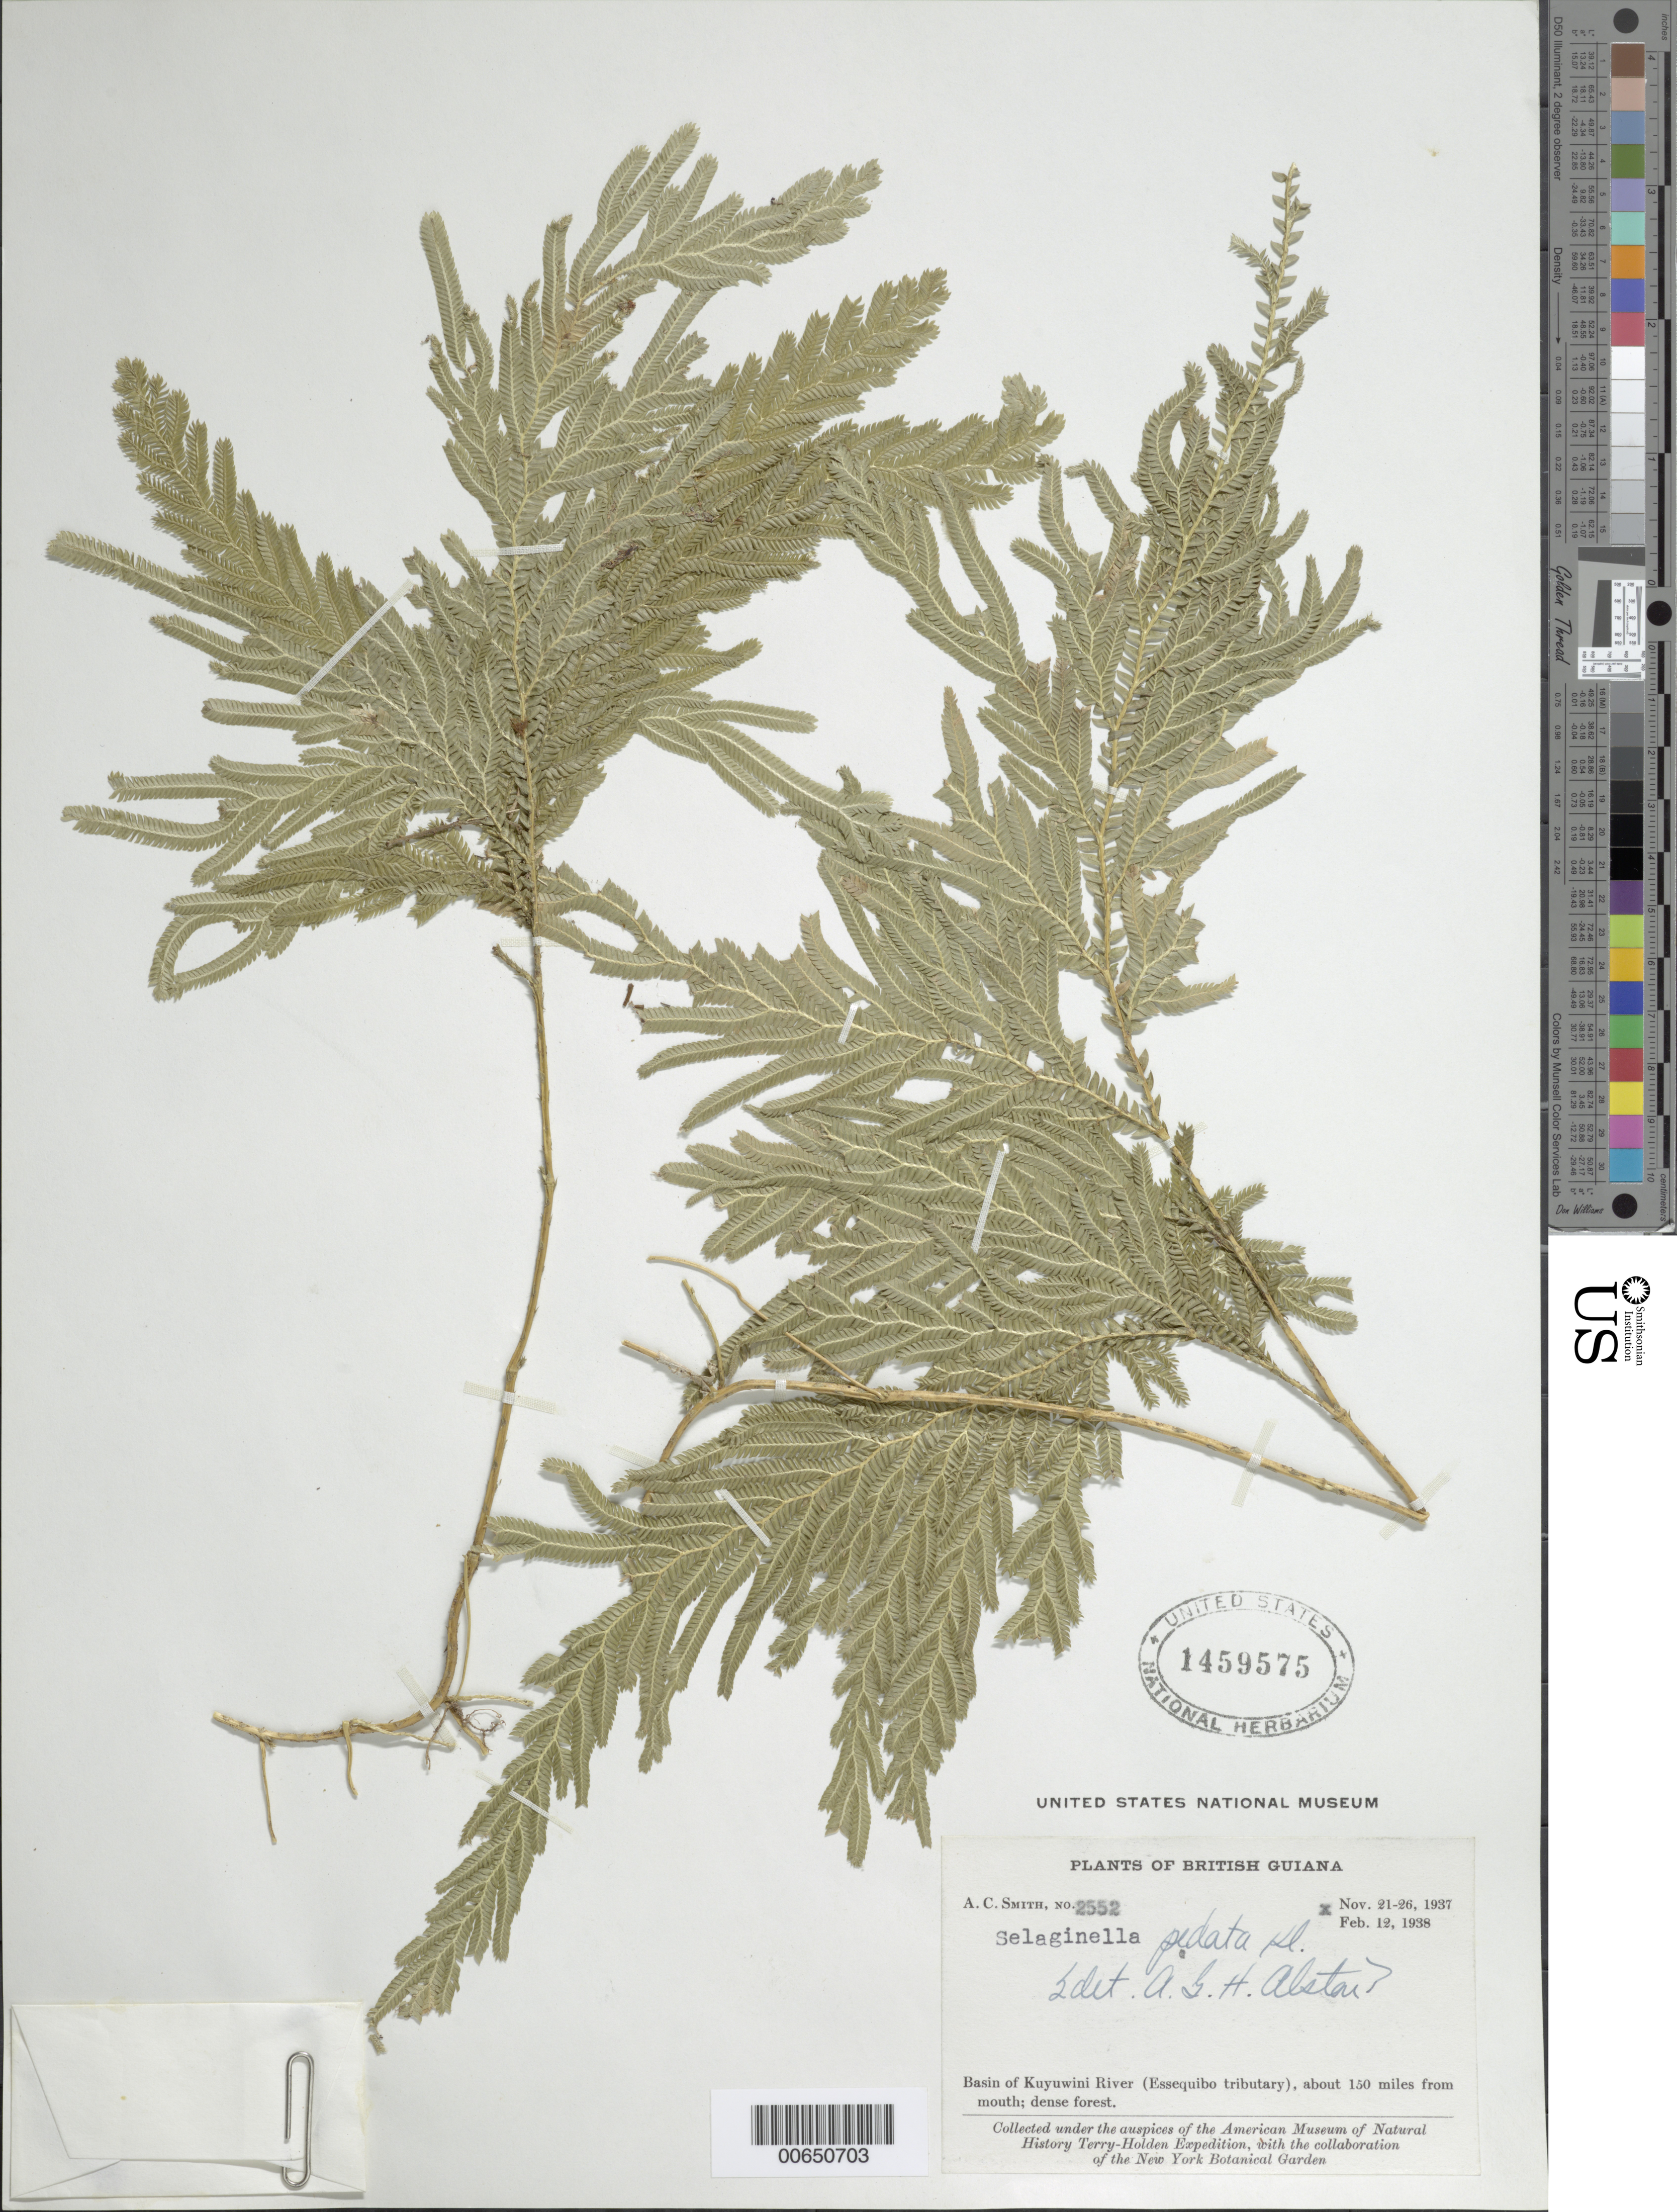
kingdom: Plantae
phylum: Tracheophyta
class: Lycopodiopsida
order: Selaginellales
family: Selaginellaceae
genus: Selaginella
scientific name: Selaginella pedata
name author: Klotzsch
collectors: A. C. Smith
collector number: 2552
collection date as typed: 21-Nov-37 to 26-Nov-37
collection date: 1937-11-21/1937-11-26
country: Guyana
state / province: U. Takutu-U. Essequibo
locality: Kuyuwini River Basin (Essequibo River tributary), about 150 mi. from mouth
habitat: Dense forest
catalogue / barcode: US 1459575